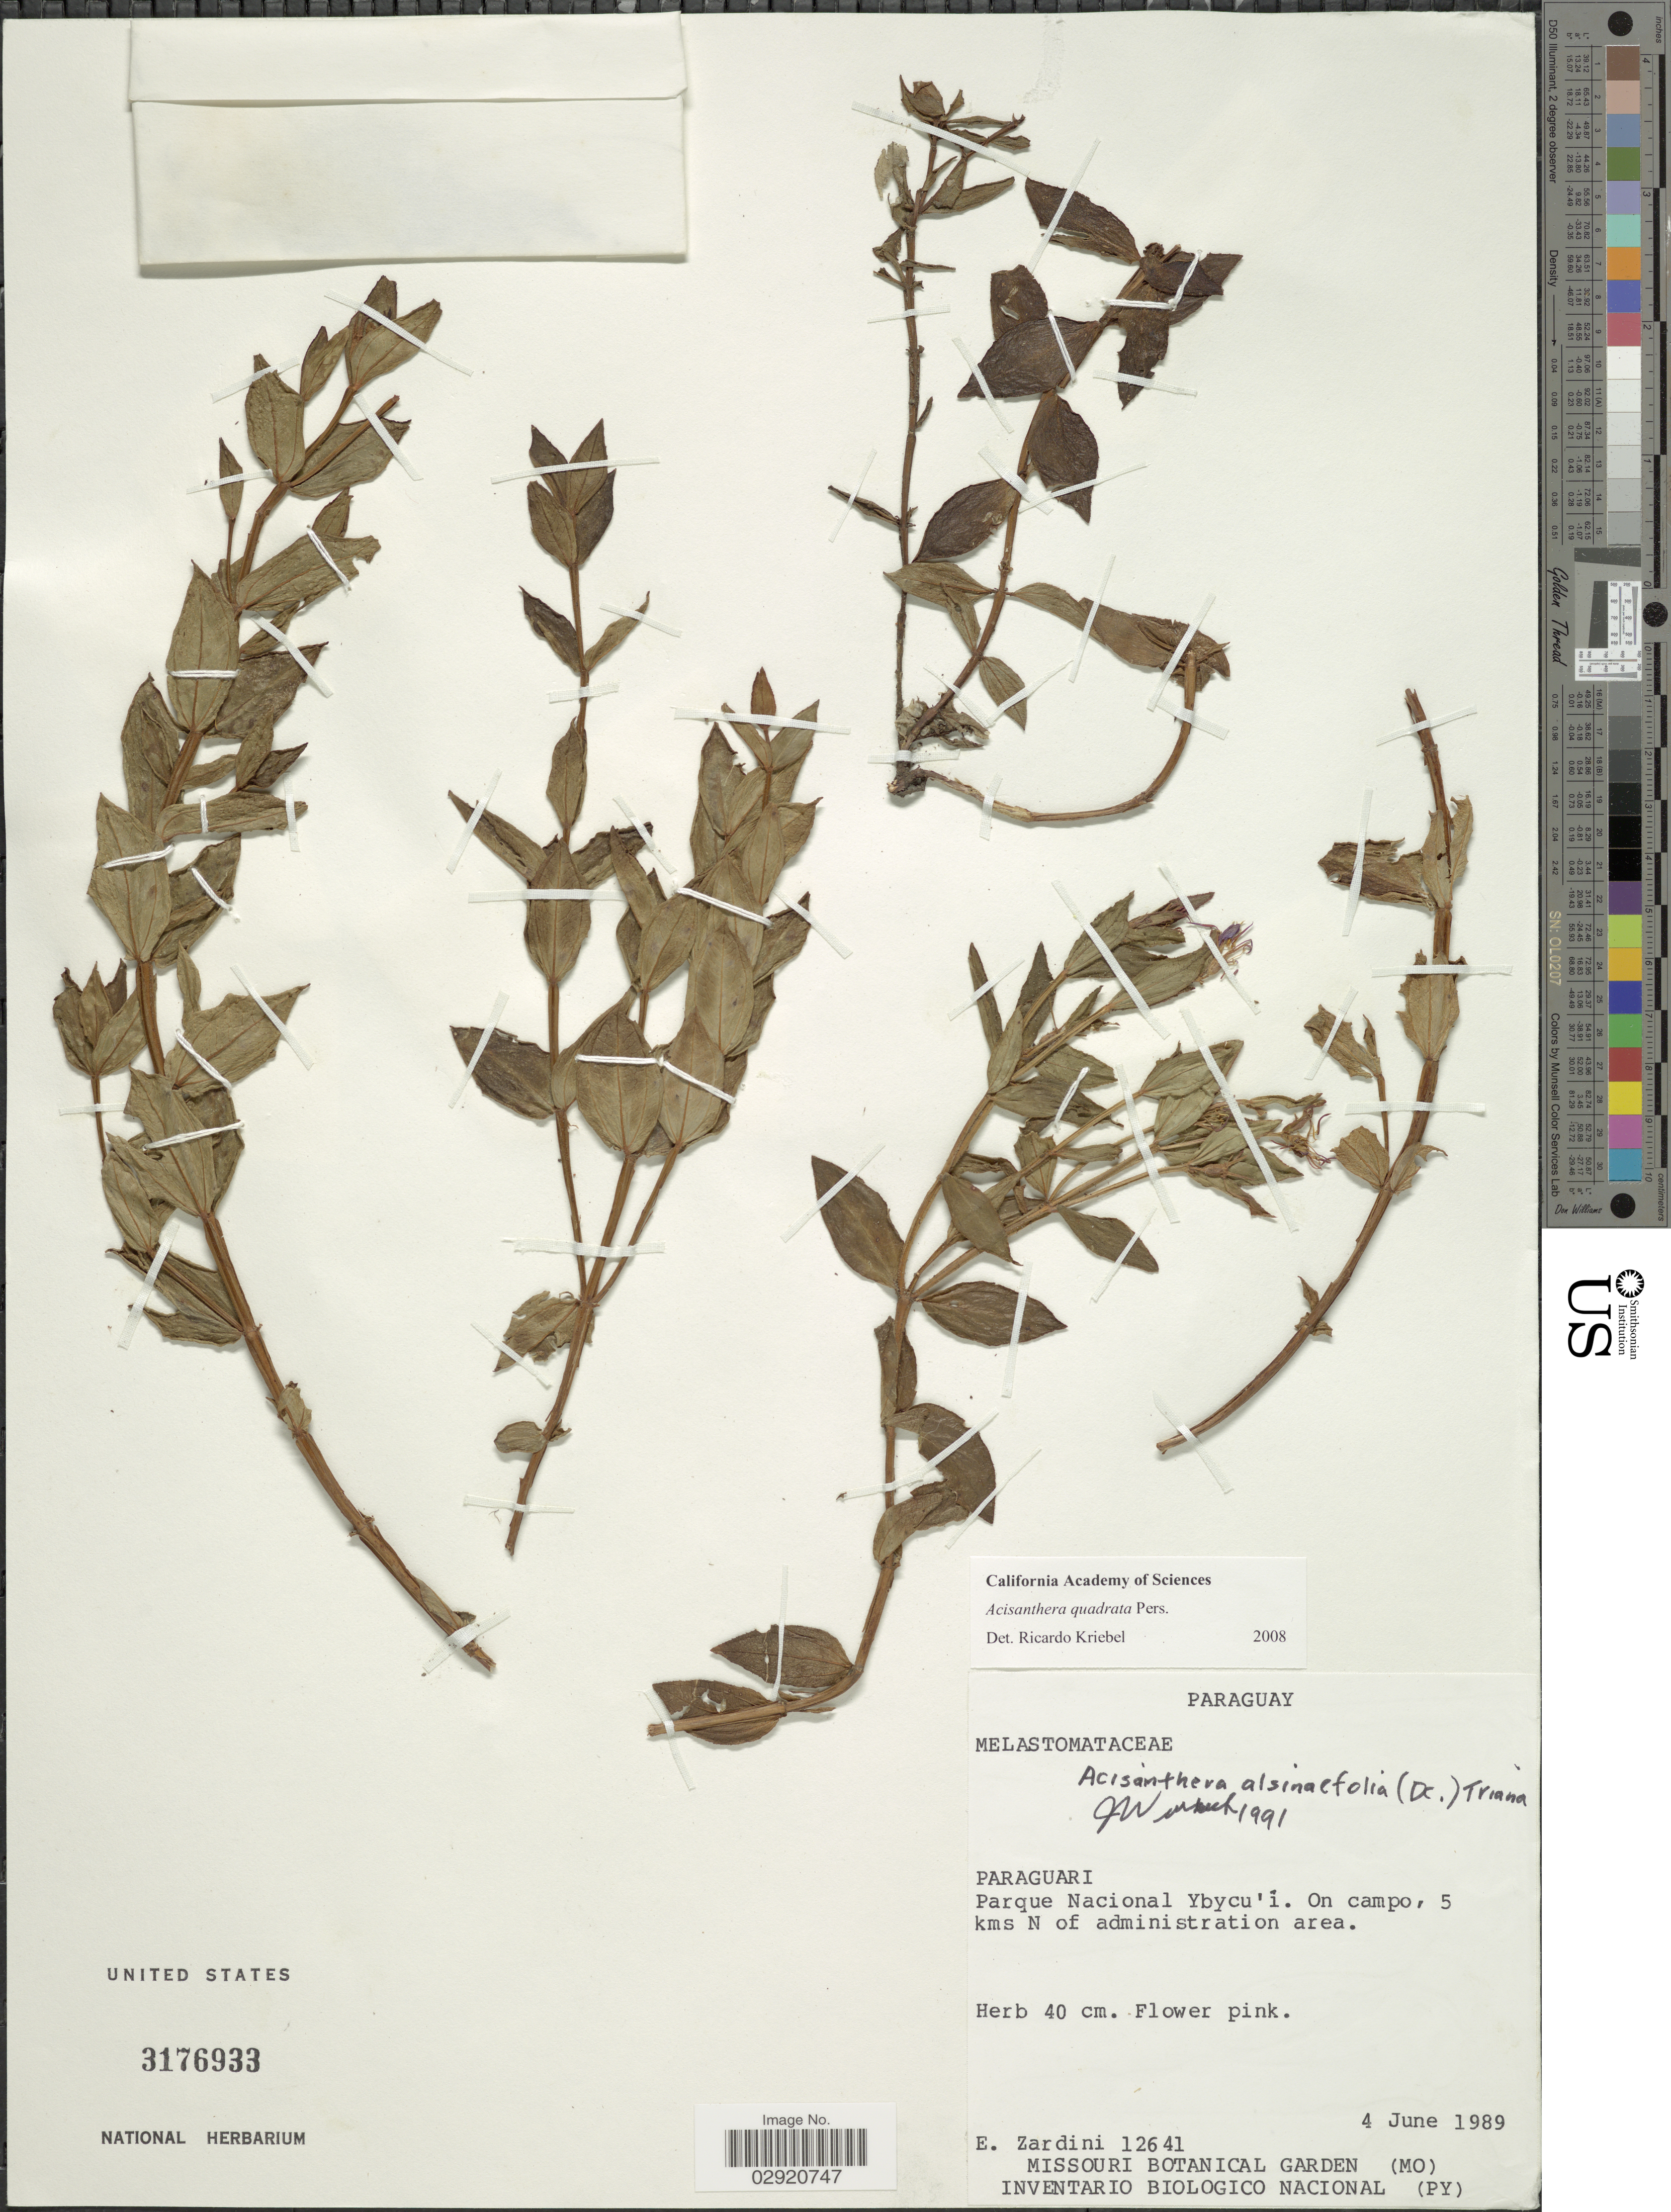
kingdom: Plantae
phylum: Tracheophyta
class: Magnoliopsida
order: Myrtales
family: Melastomataceae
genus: Acisanthera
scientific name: Acisanthera alsinefolia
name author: (DC.) Triana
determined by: Nunes da Silva, Diego, (RB), Jardim Botanico do Rio de Janeiro - Herbario (BRAZIL)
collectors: E. Zardini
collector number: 12641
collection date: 1989-06-04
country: Paraguay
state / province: Paraguari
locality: Parque Nacional Ybycu'í. On campo, 5 kms N of administration area.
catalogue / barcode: US 3176933